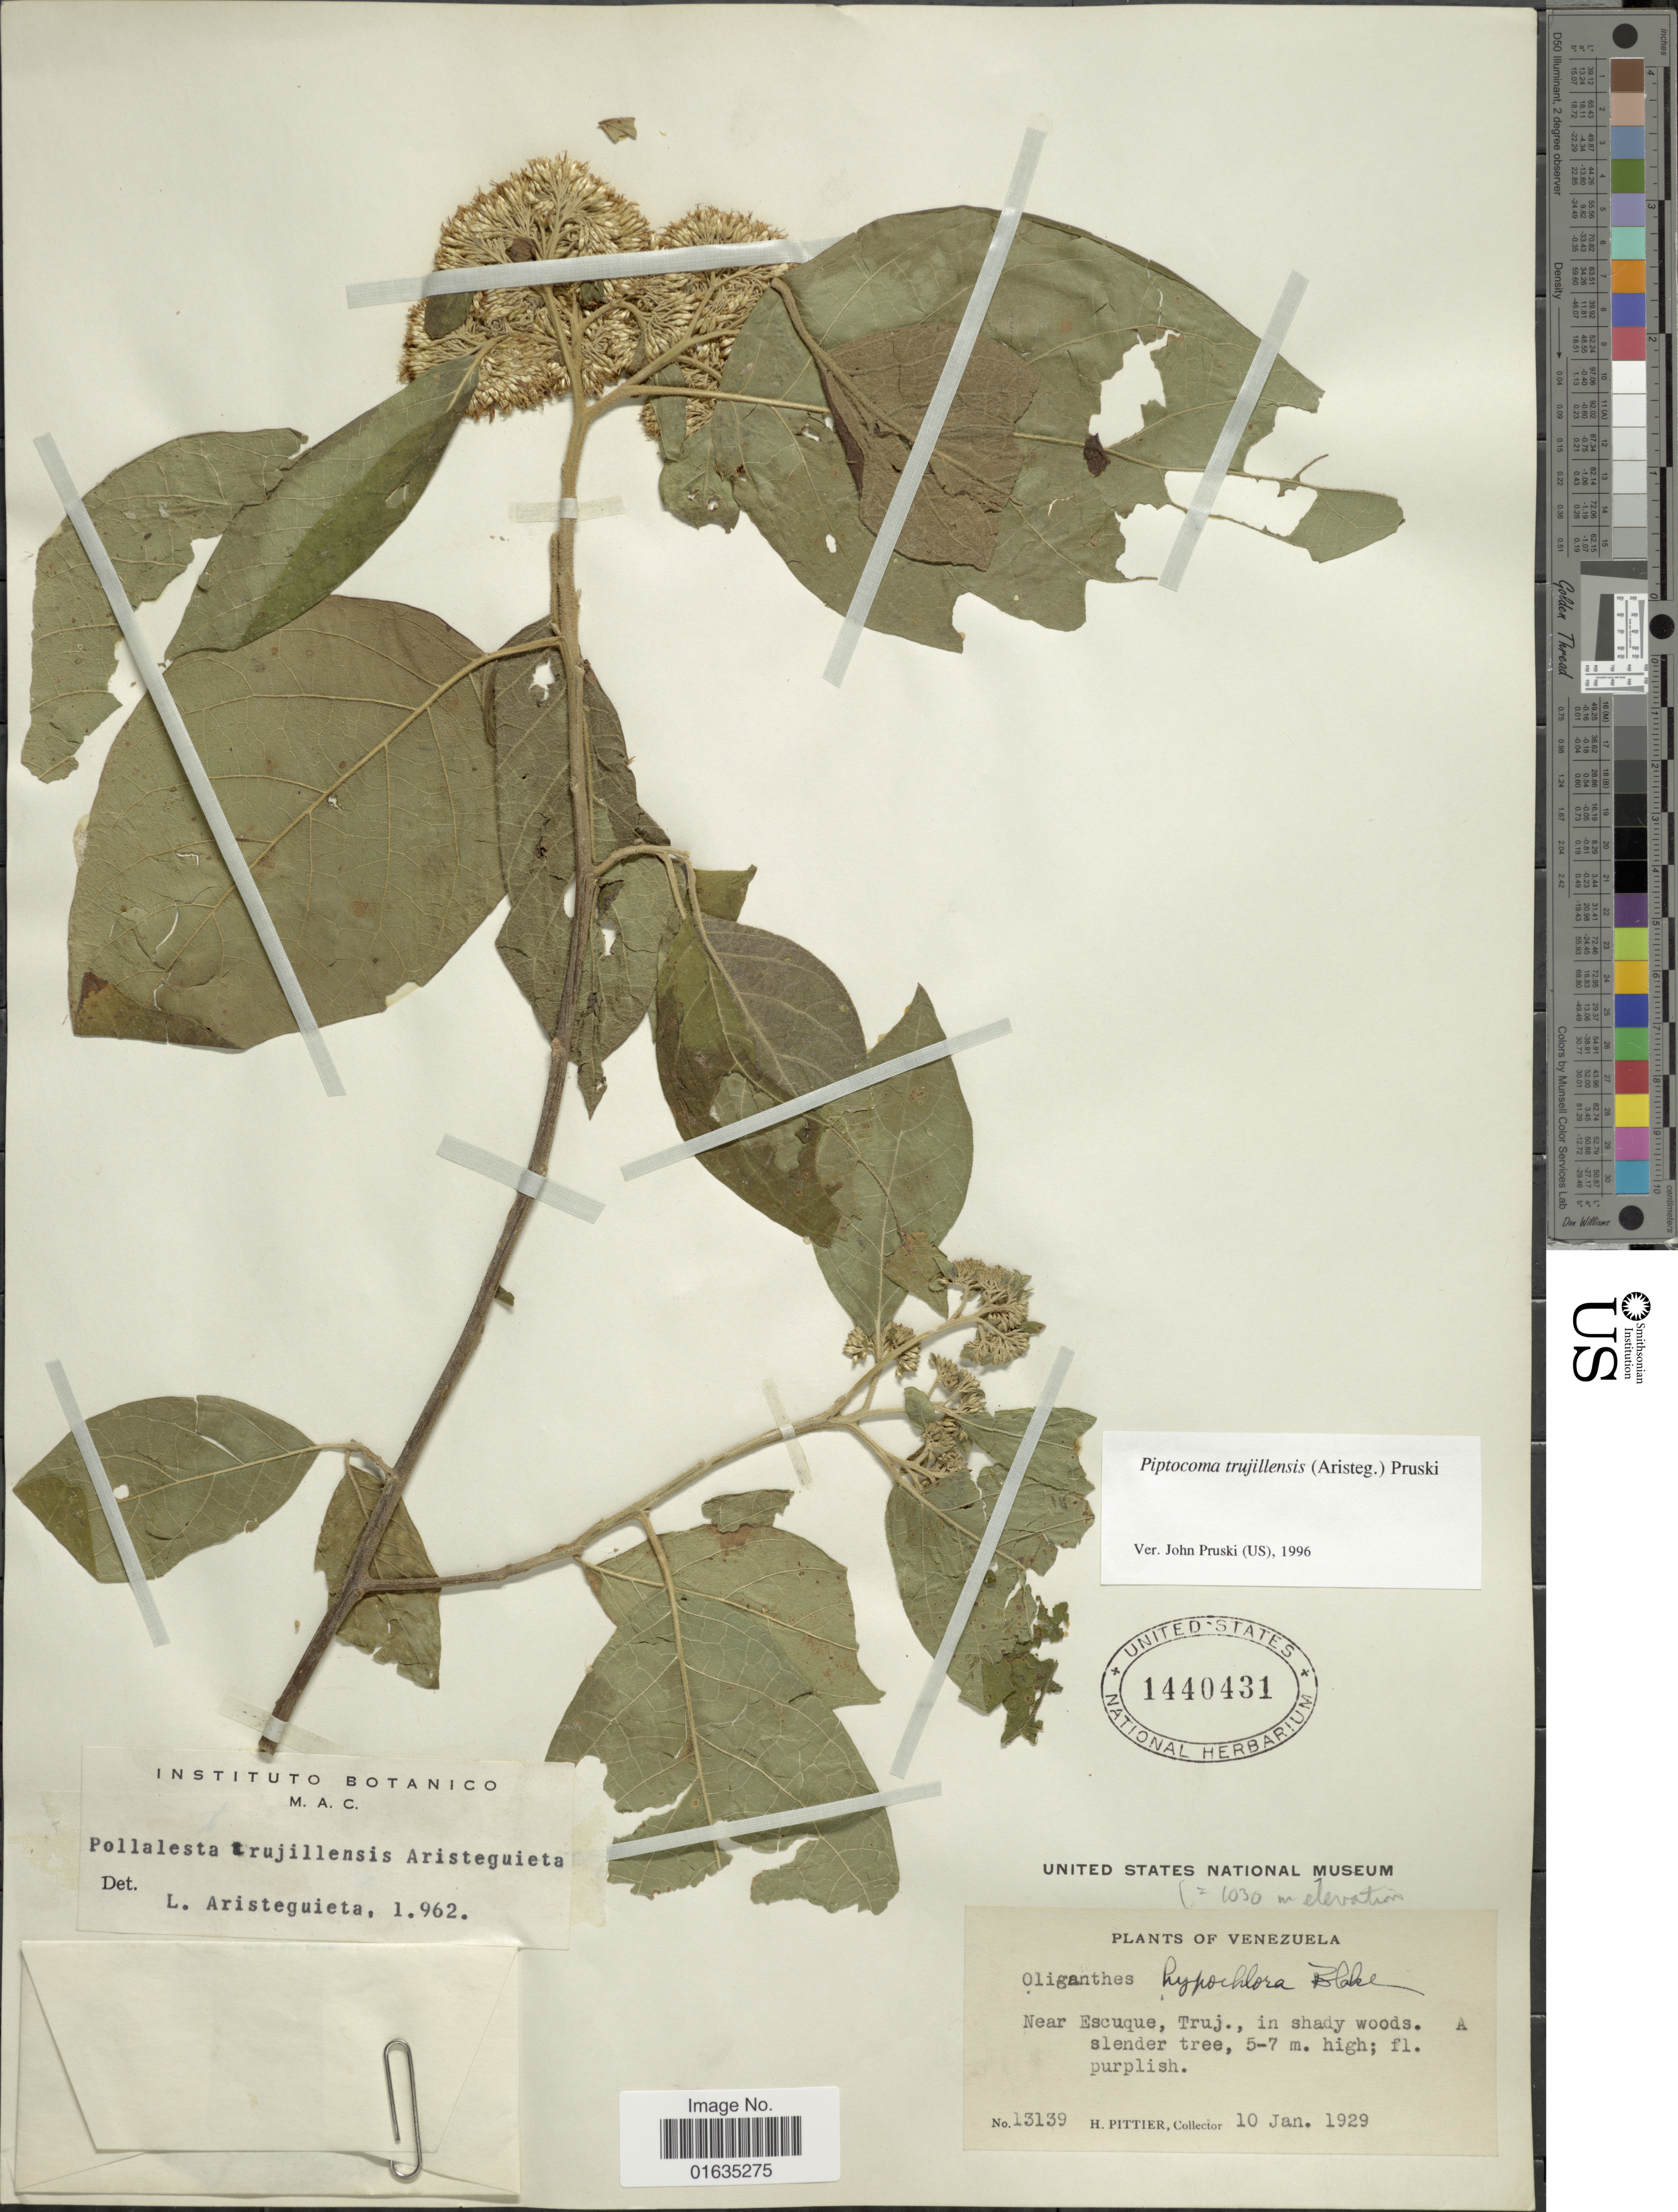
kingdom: Plantae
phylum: Tracheophyta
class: Magnoliopsida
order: Asterales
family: Asteraceae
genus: Piptocoma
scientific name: Piptocoma trujillensis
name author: (Aristeg.) Pruski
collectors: H. F. Pittier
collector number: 13139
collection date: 1929-01-10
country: Venezuela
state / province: Trujillo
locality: Near Escuque, Truj.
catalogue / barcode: US 1440431